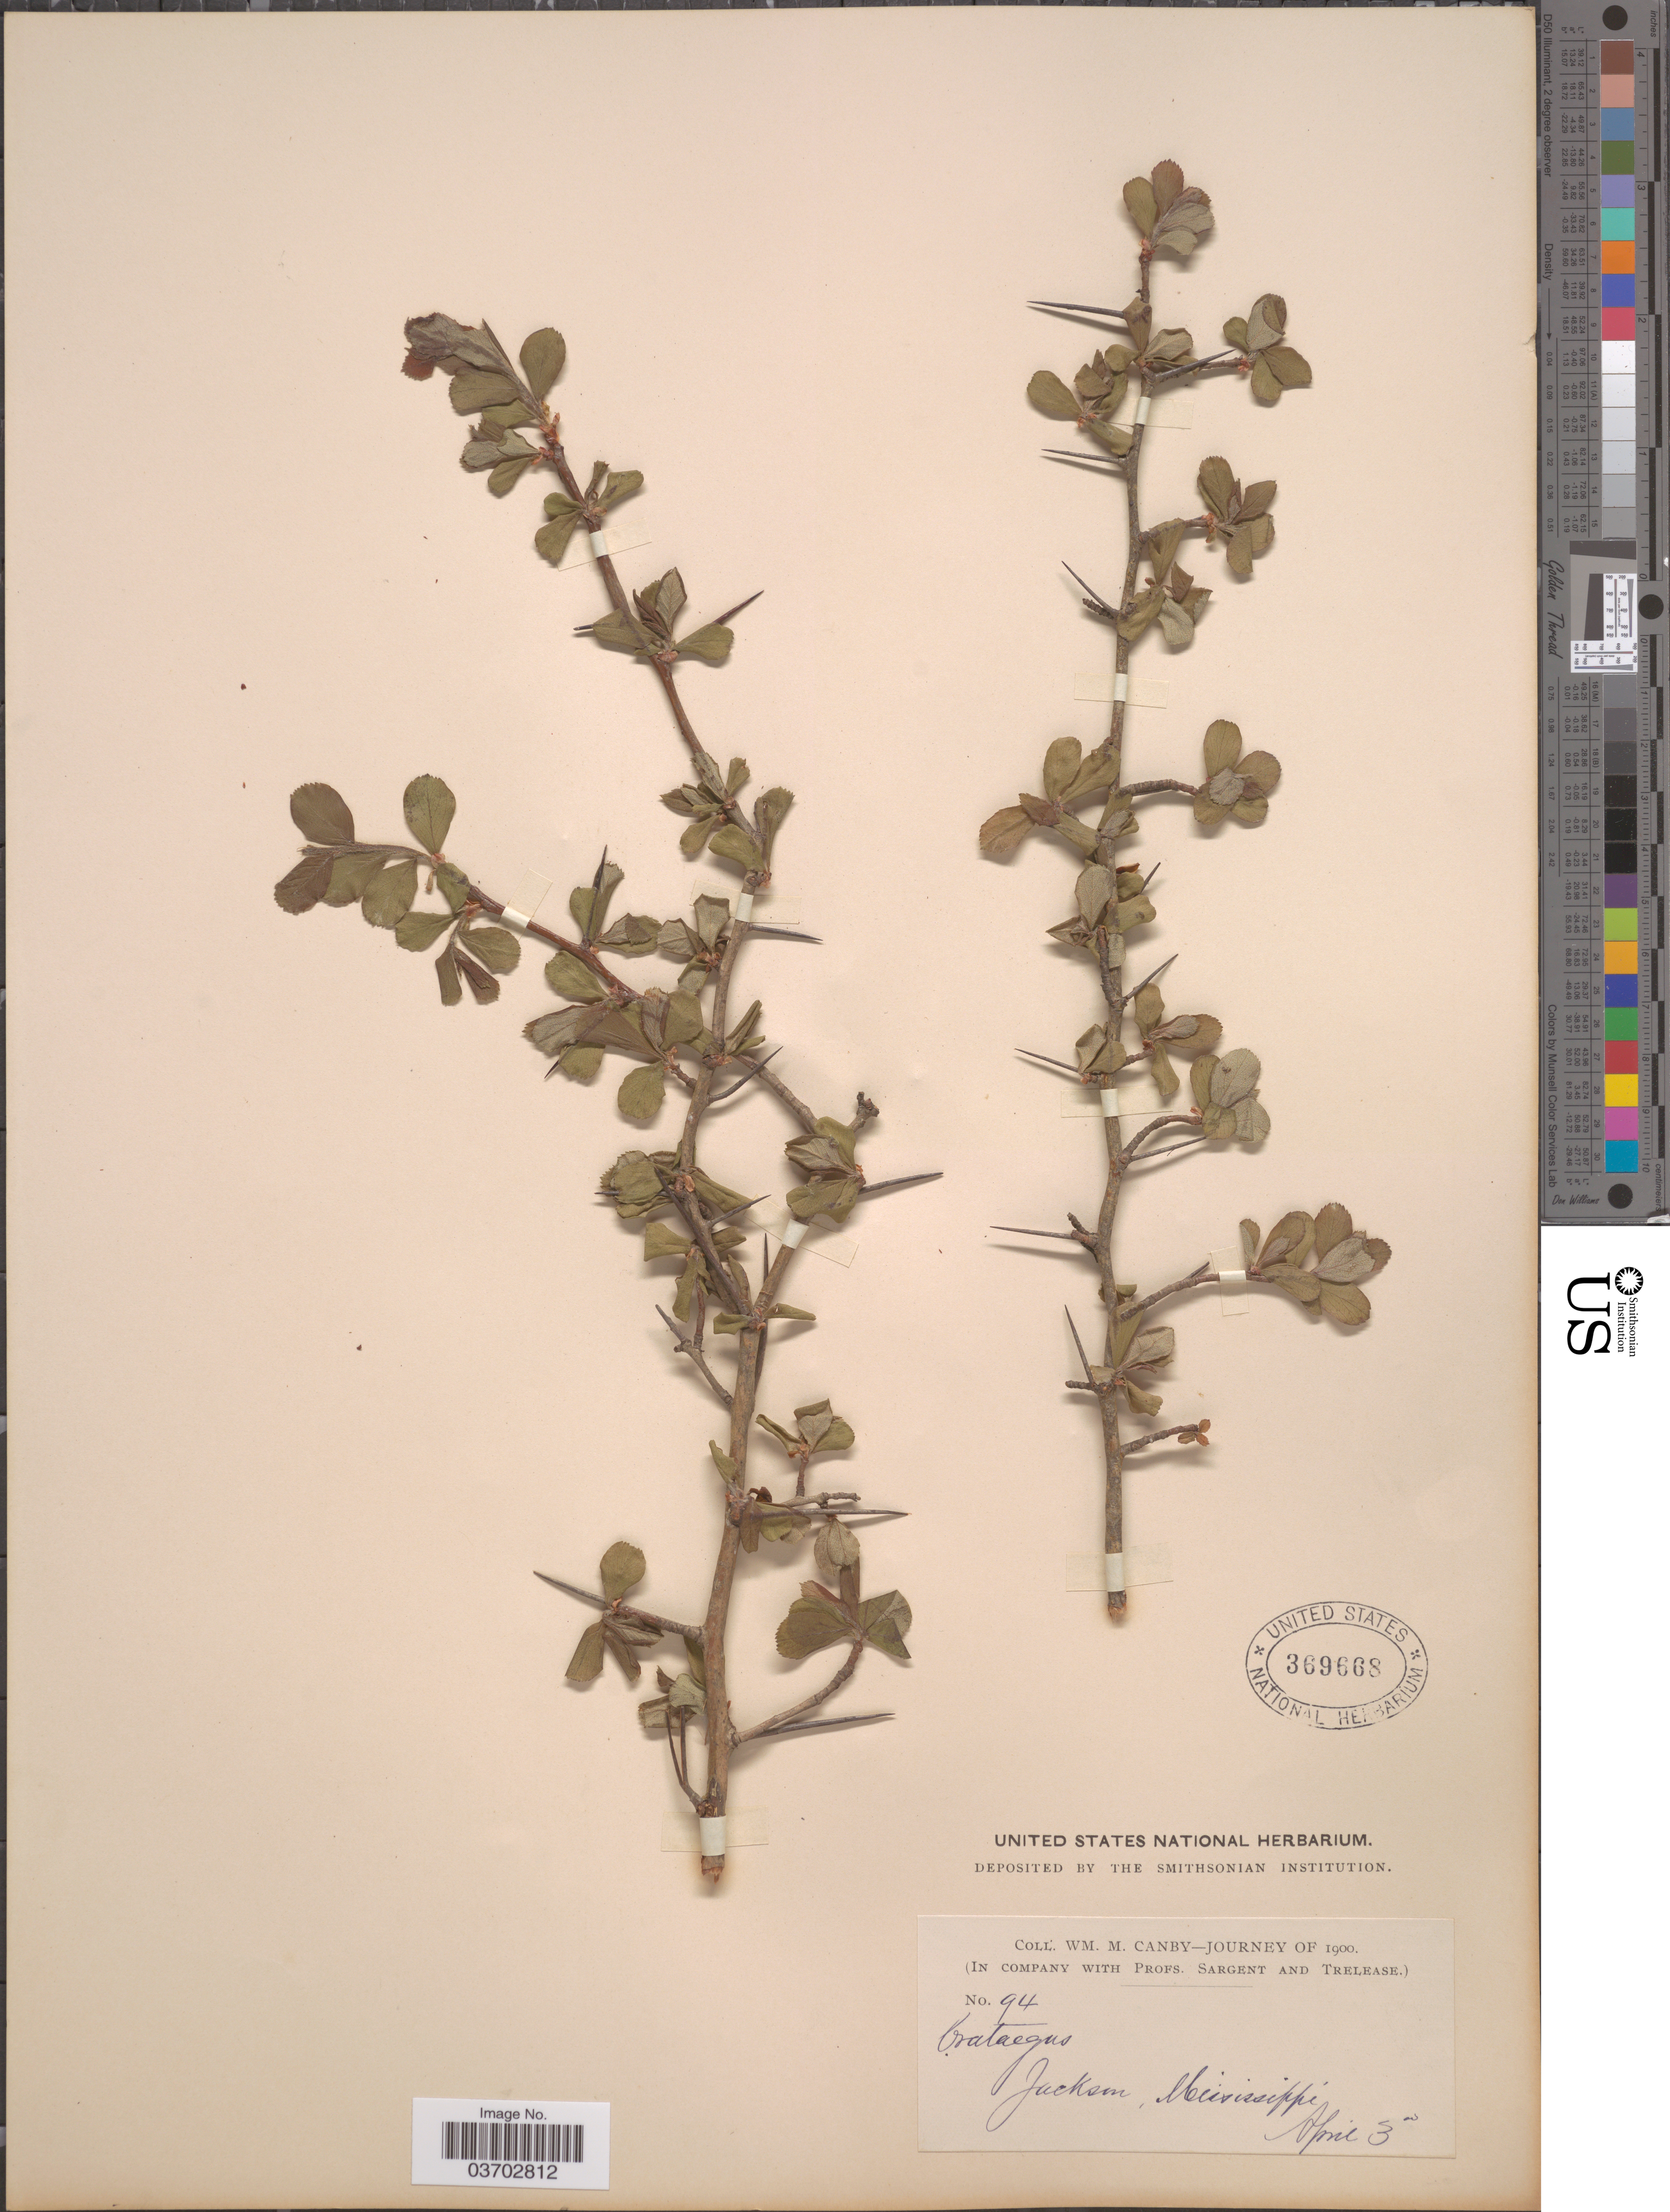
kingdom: Plantae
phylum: Tracheophyta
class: Magnoliopsida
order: Rosales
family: Rosaceae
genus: Crataegus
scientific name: Crataegus sp.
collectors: W. M. Canby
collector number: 94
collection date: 1900-04-03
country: United States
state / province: Mississippi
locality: Jackson.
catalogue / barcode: US 369668